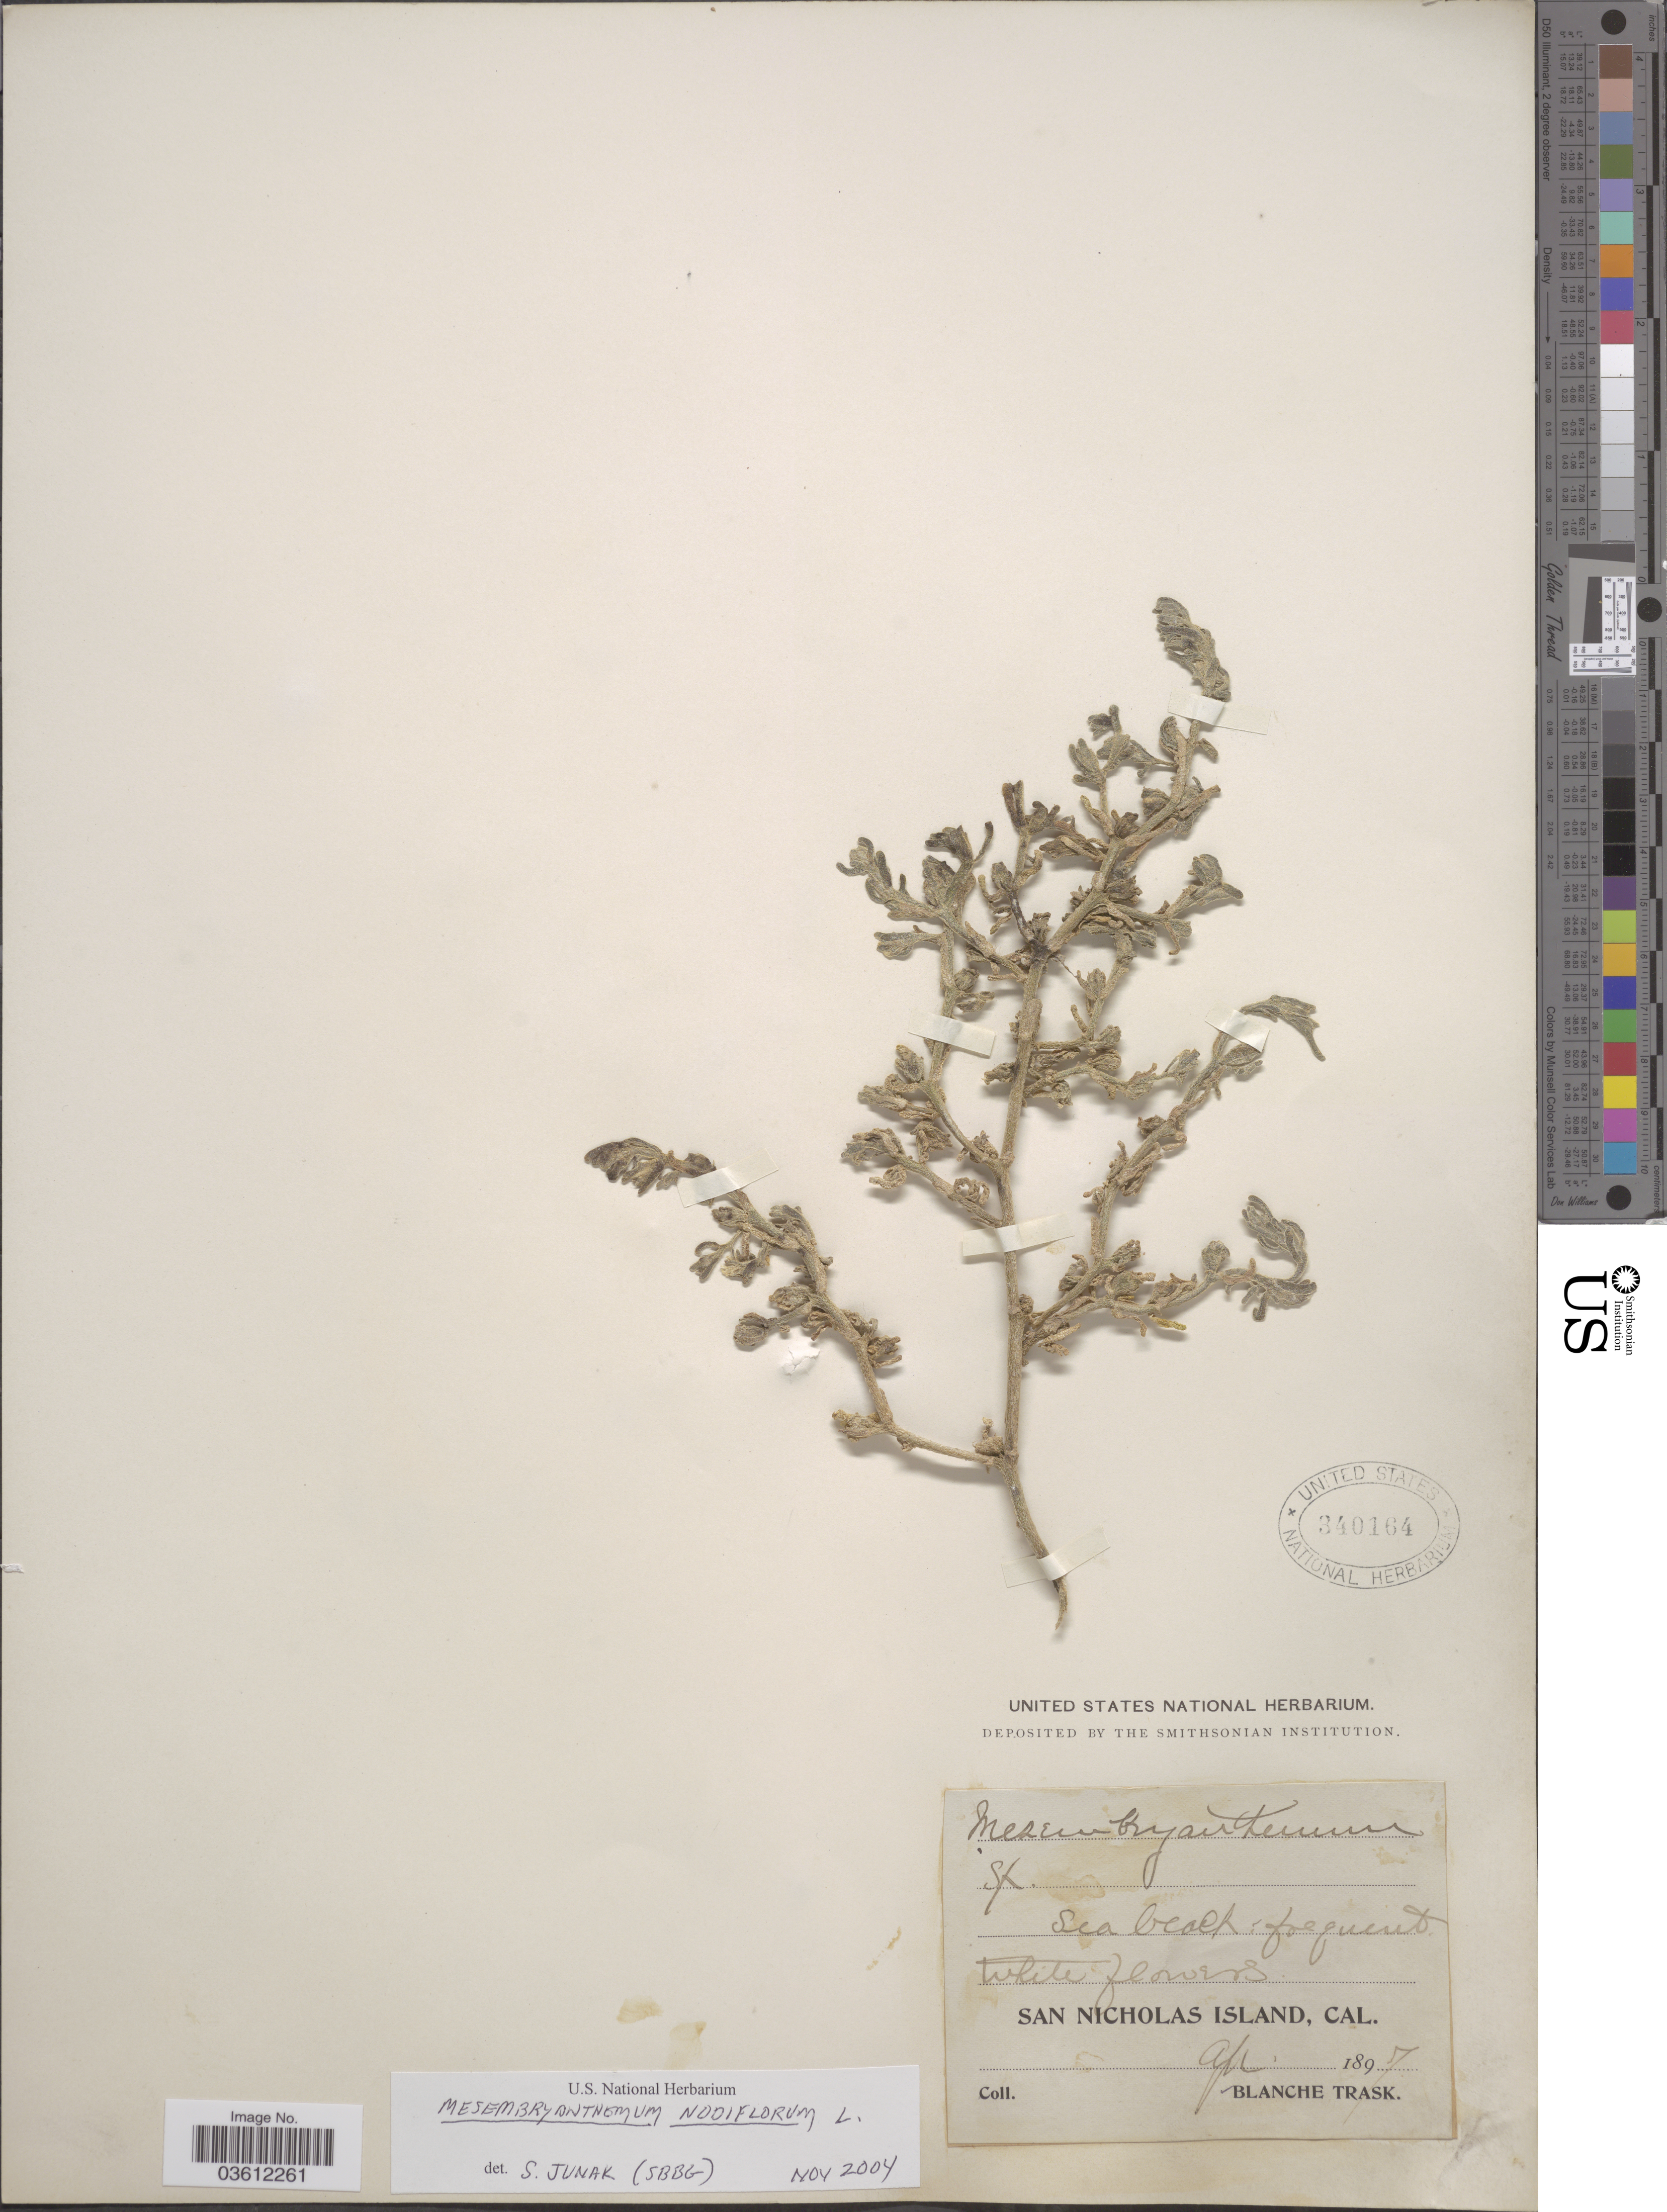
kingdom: Plantae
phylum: Tracheophyta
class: Magnoliopsida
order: Caryophyllales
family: Aizoaceae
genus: Mesembryanthemum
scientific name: Mesembryanthemum nodiflorum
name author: L.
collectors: B. Trask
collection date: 1897-04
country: United States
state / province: California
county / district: Ventura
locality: San Nicholas Island.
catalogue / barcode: US 340164